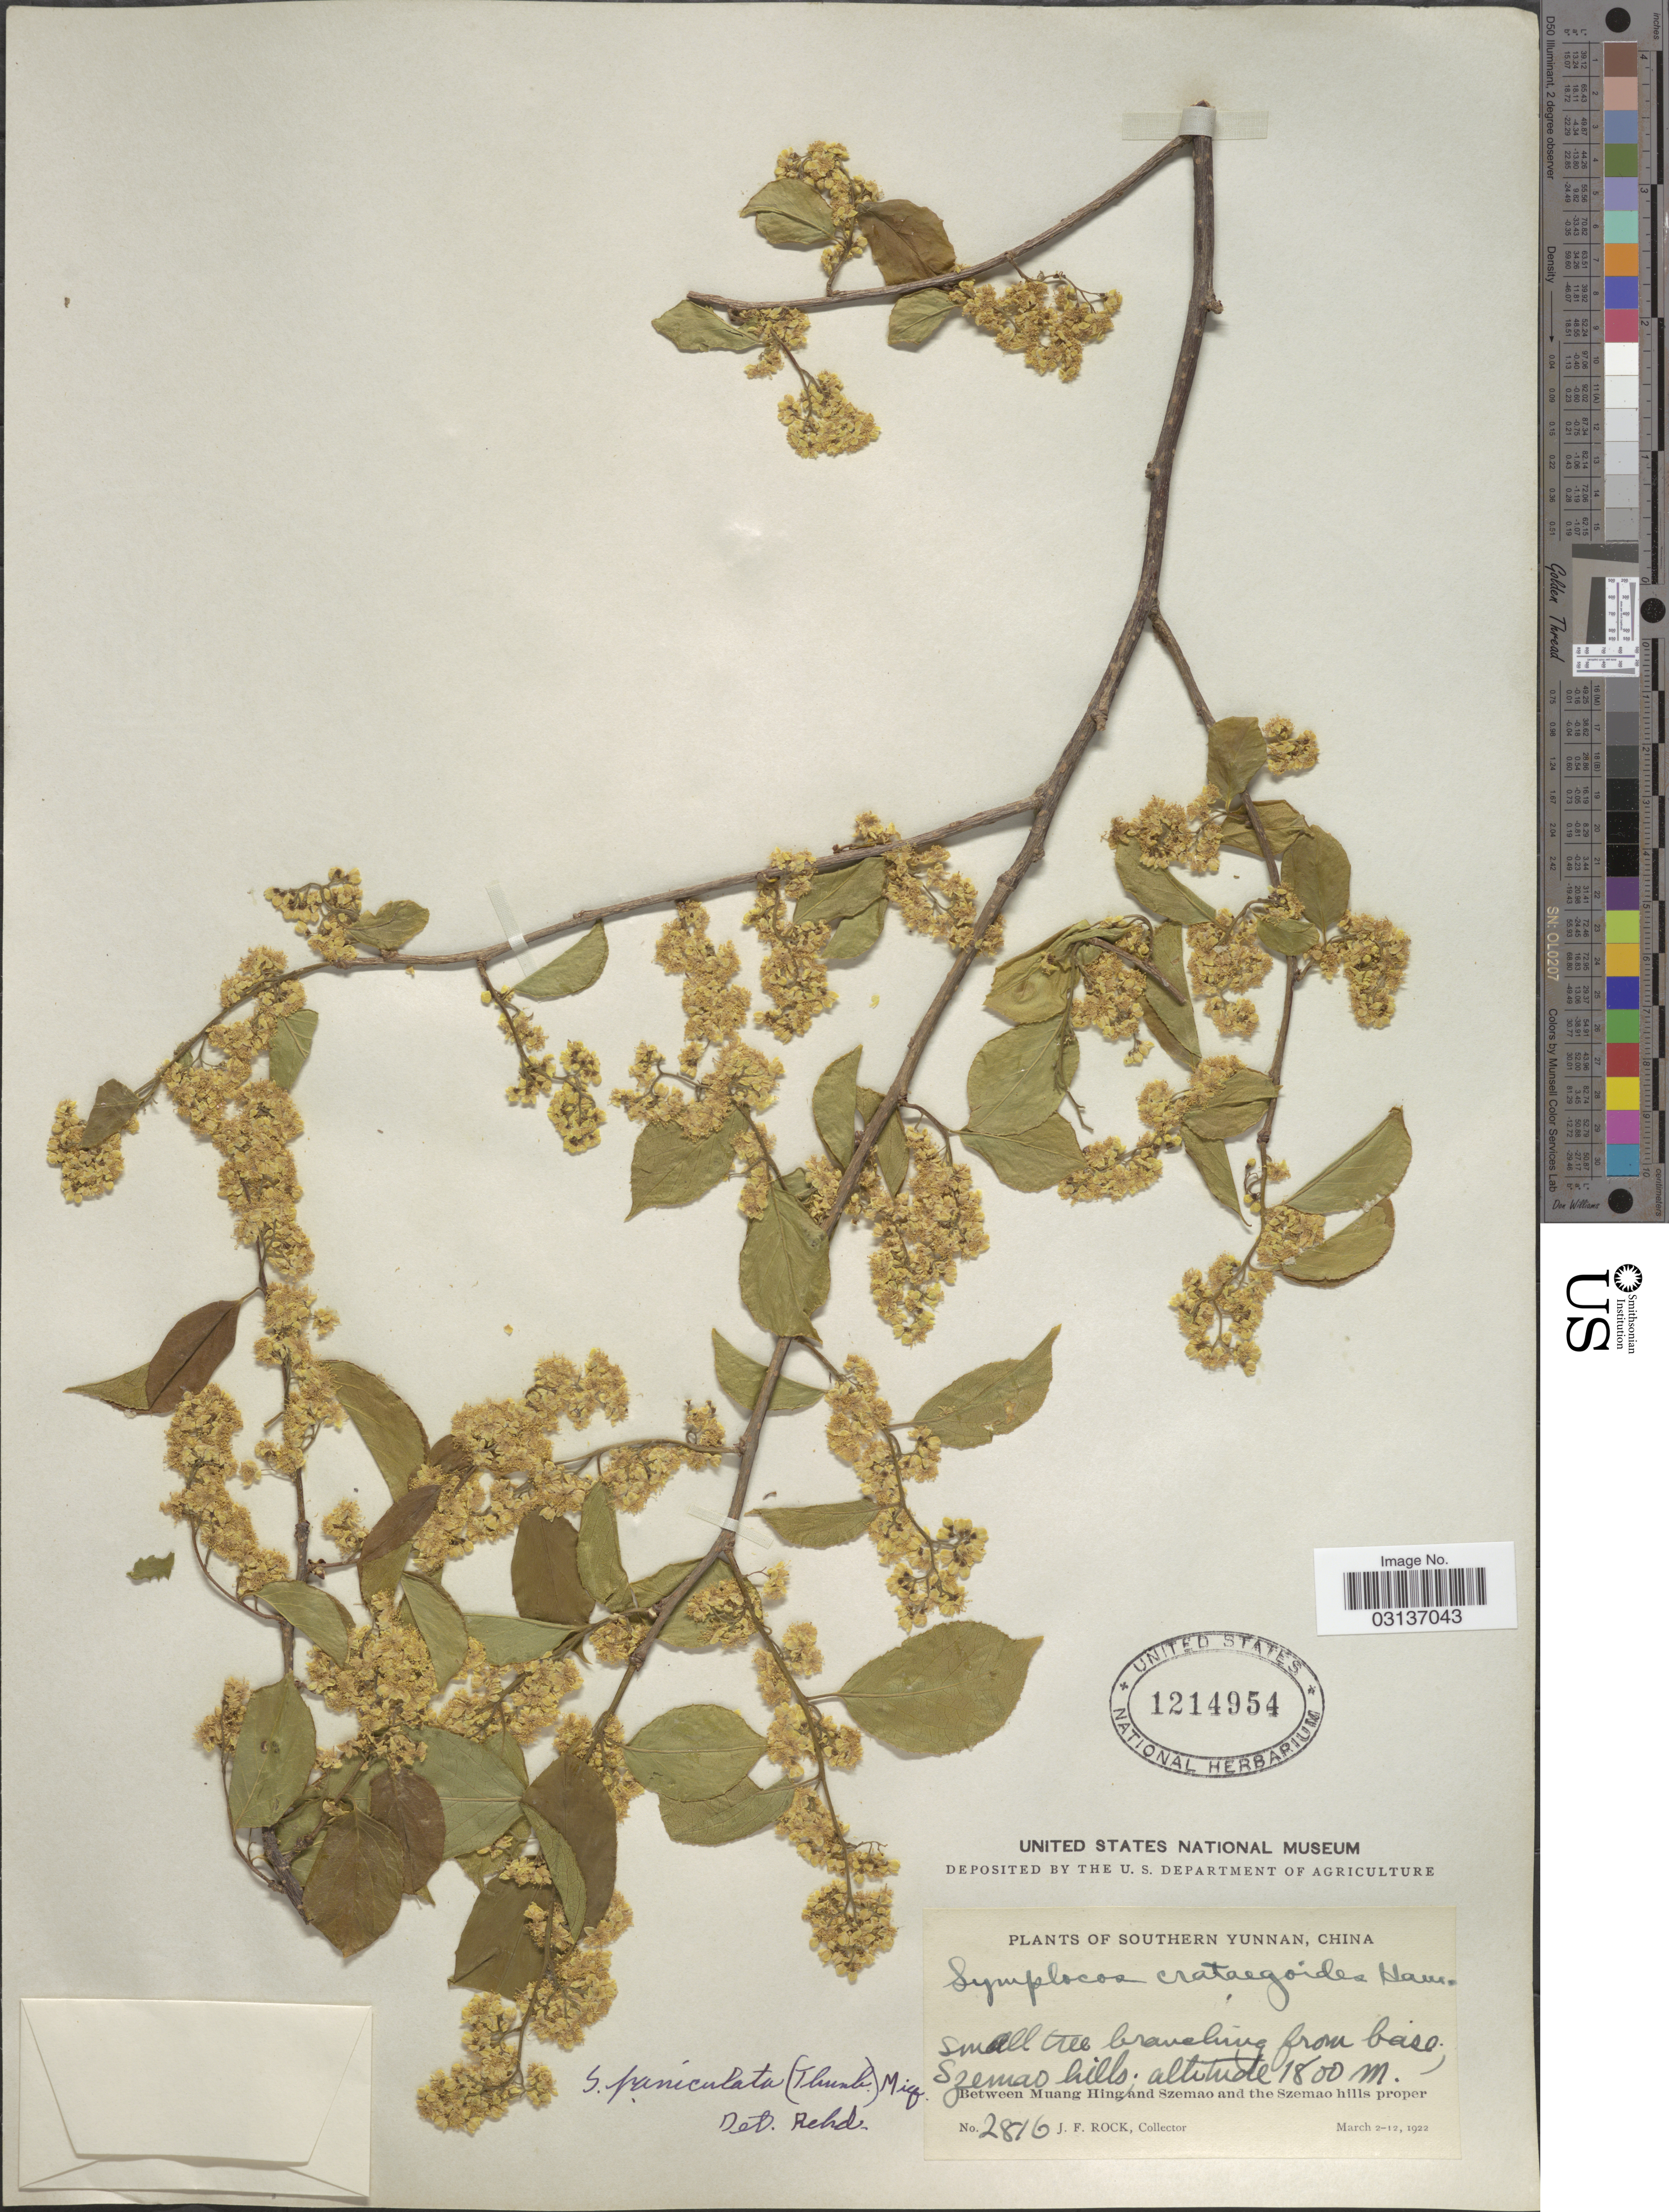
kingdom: Plantae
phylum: Tracheophyta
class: Magnoliopsida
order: Ericales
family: Symplocaceae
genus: Symplocos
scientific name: Symplocos paniculata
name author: Miq.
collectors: J. Rock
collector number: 2816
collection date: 1922-03-02/1922-03-12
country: China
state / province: Yunnan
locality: Southern Yunnan. Szemao hills. Between Muang Hing and Szemao and the Szemao hills proper.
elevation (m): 1800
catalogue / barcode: US 1214954